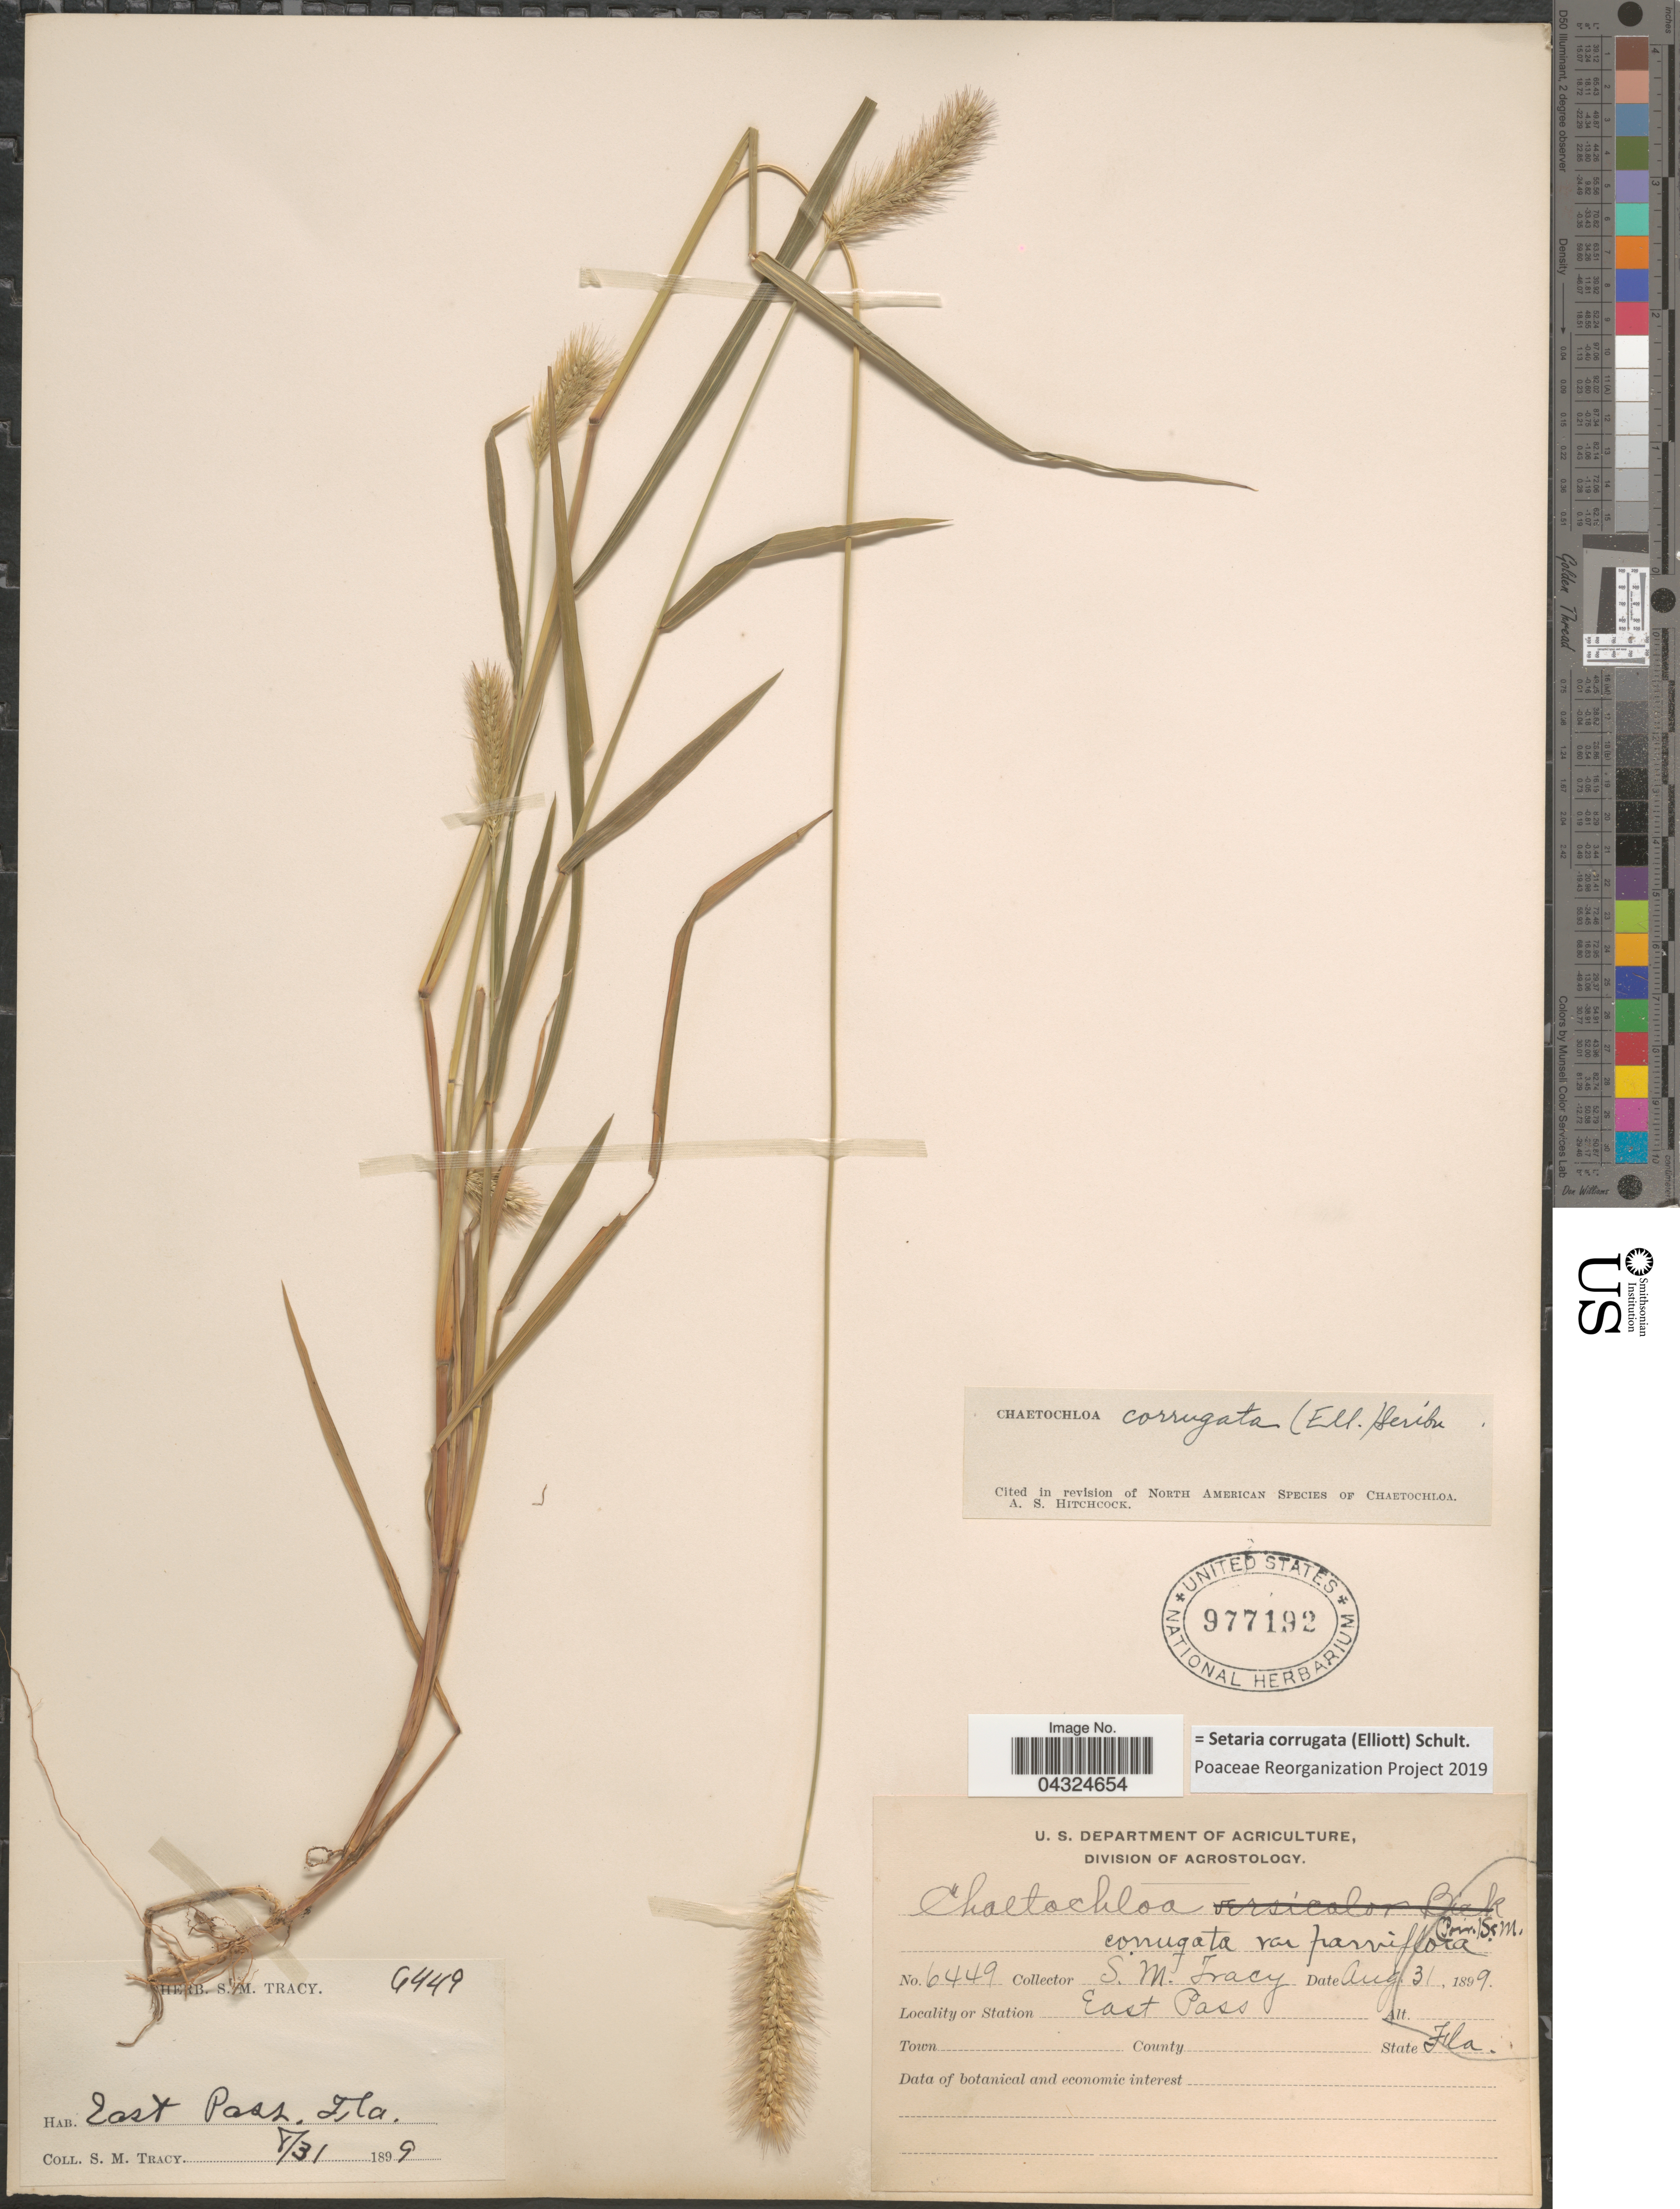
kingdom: Plantae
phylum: Tracheophyta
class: Liliopsida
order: Poales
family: Poaceae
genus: Setaria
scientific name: Setaria corrugata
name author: (Elliott) Schult.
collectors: S. M. Tracy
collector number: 6449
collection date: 1899-08-31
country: United States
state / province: Florida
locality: Station East Pass.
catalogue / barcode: US 977192